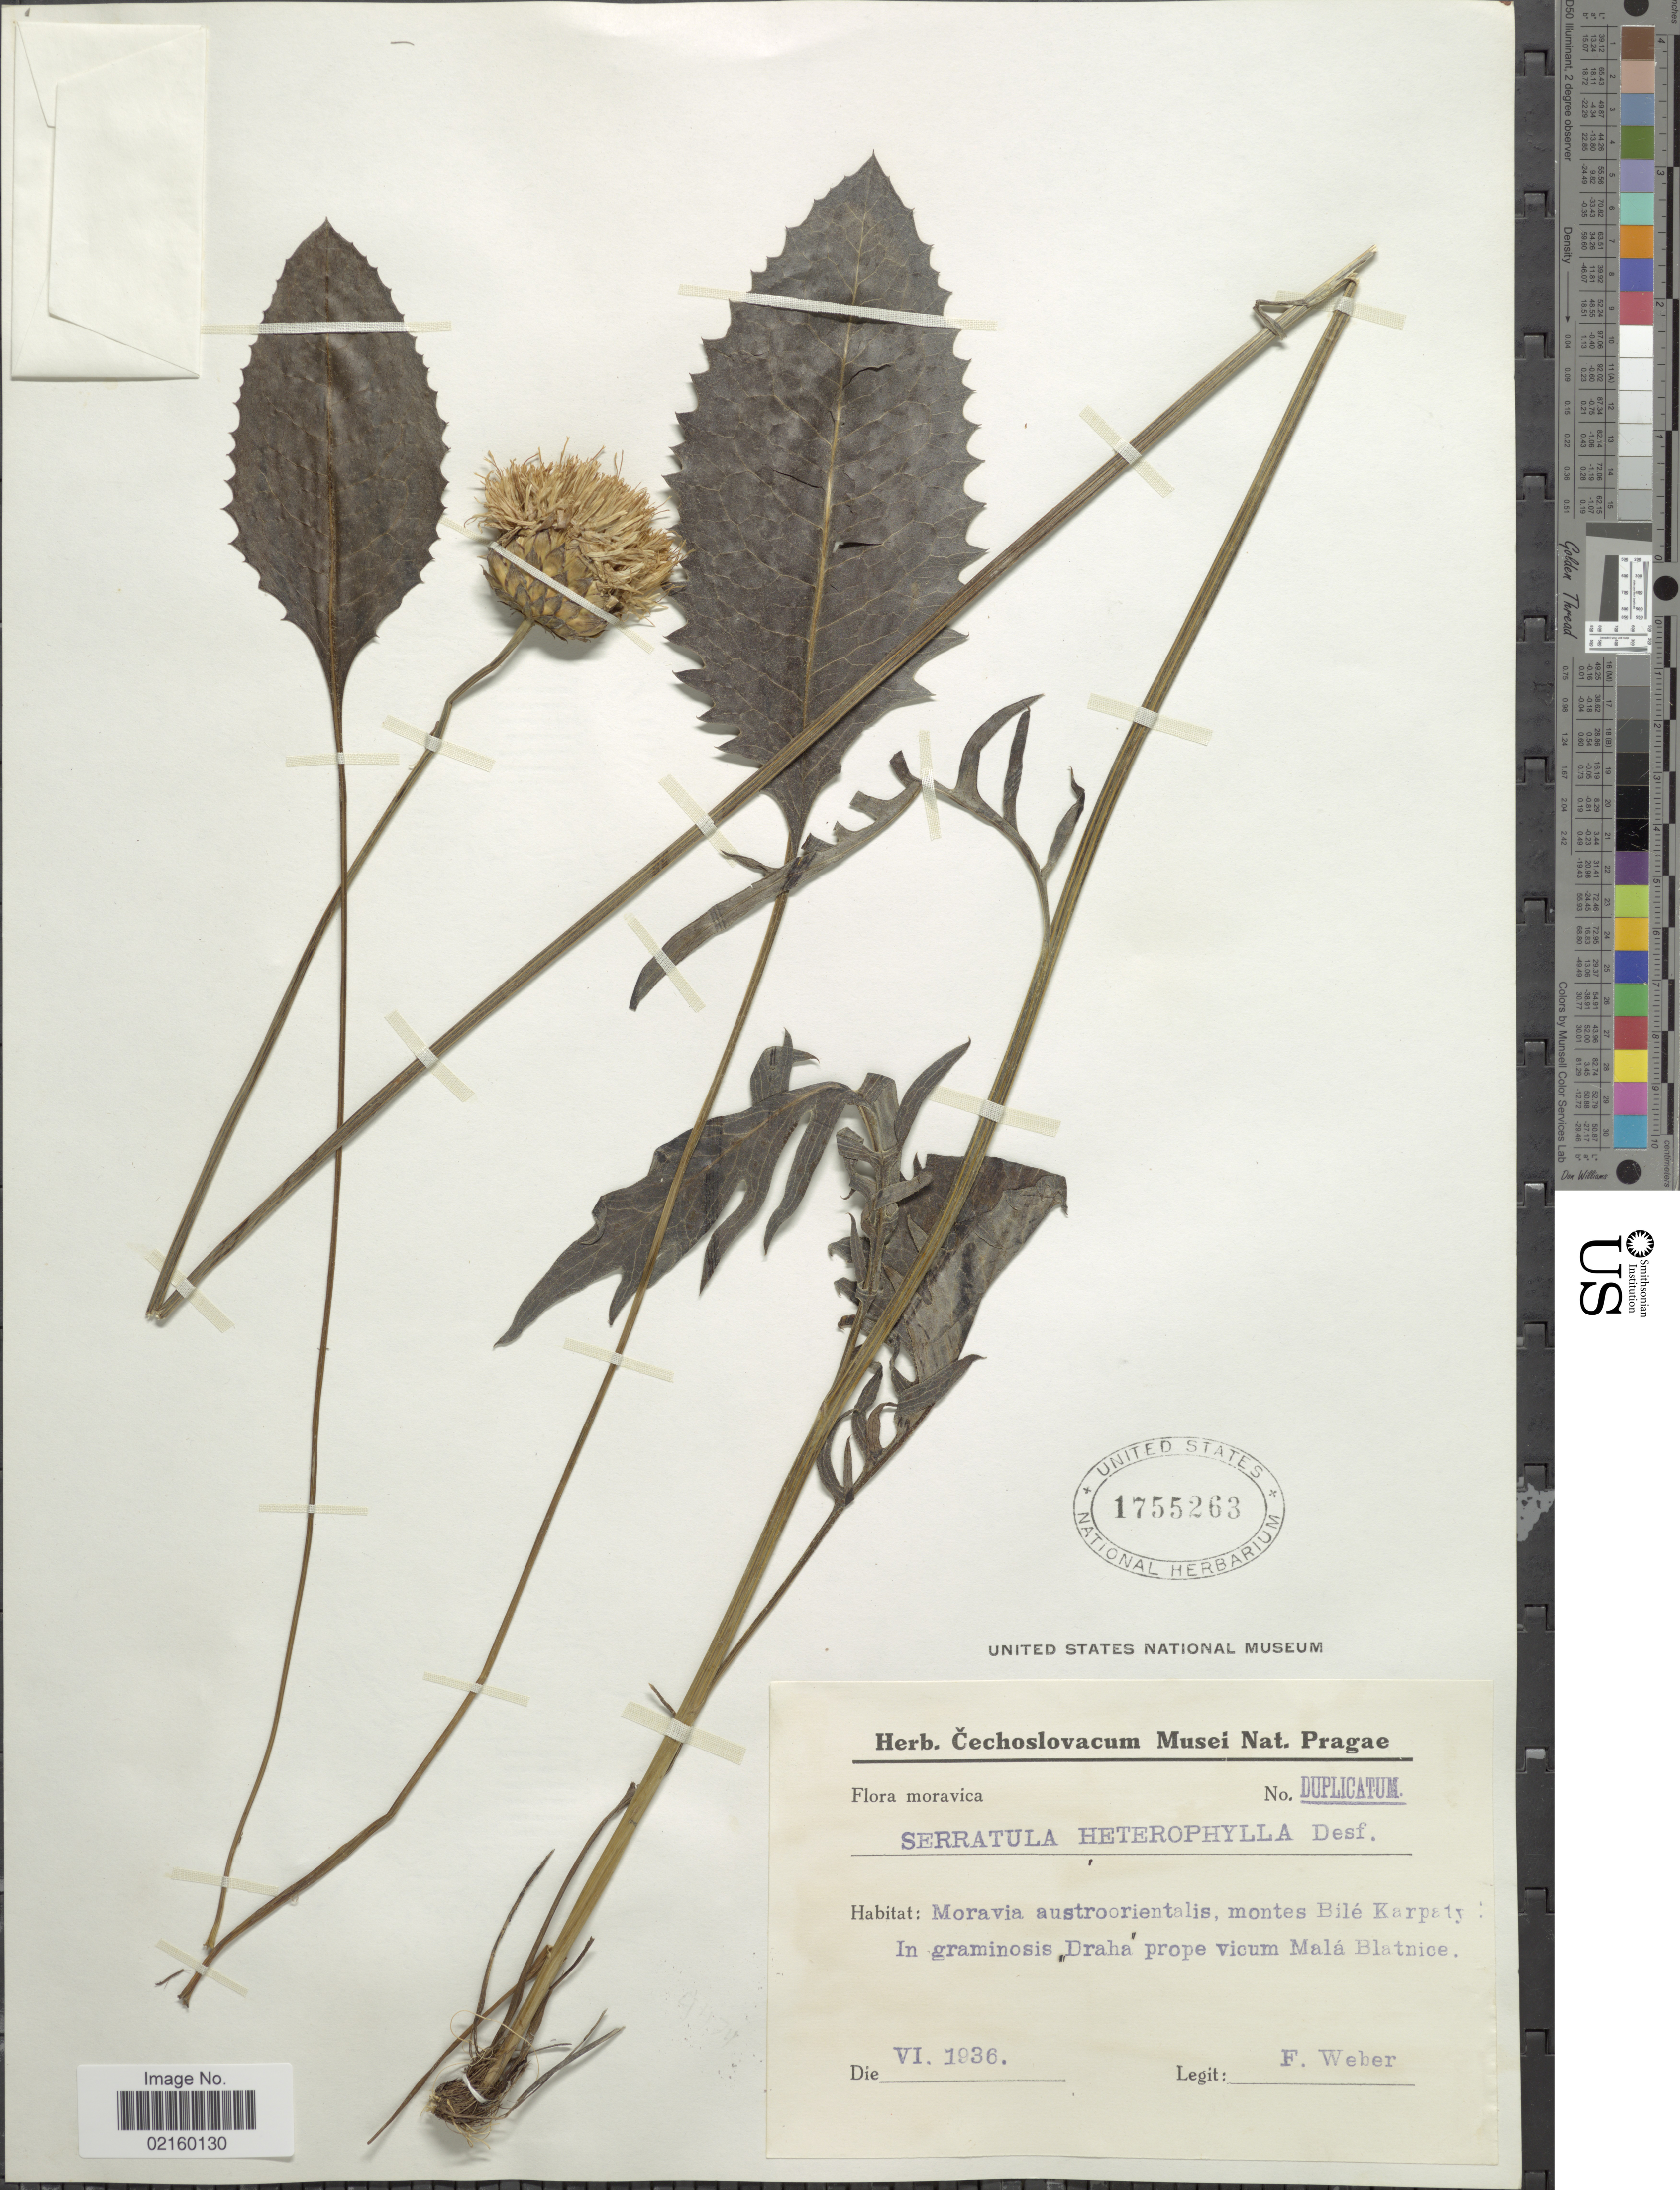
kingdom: Plantae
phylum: Tracheophyta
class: Magnoliopsida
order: Asterales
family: Asteraceae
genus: Klasea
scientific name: Klasea flavescens subsp. mucronata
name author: (Desf.) Cantó & Rivas Mart.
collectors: F. Weber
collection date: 1936-06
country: Czechia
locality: Moravia austroorientalis, montes Bile Karapaty, Dahra prope vicum Mala Blatnice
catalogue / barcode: US 1755263